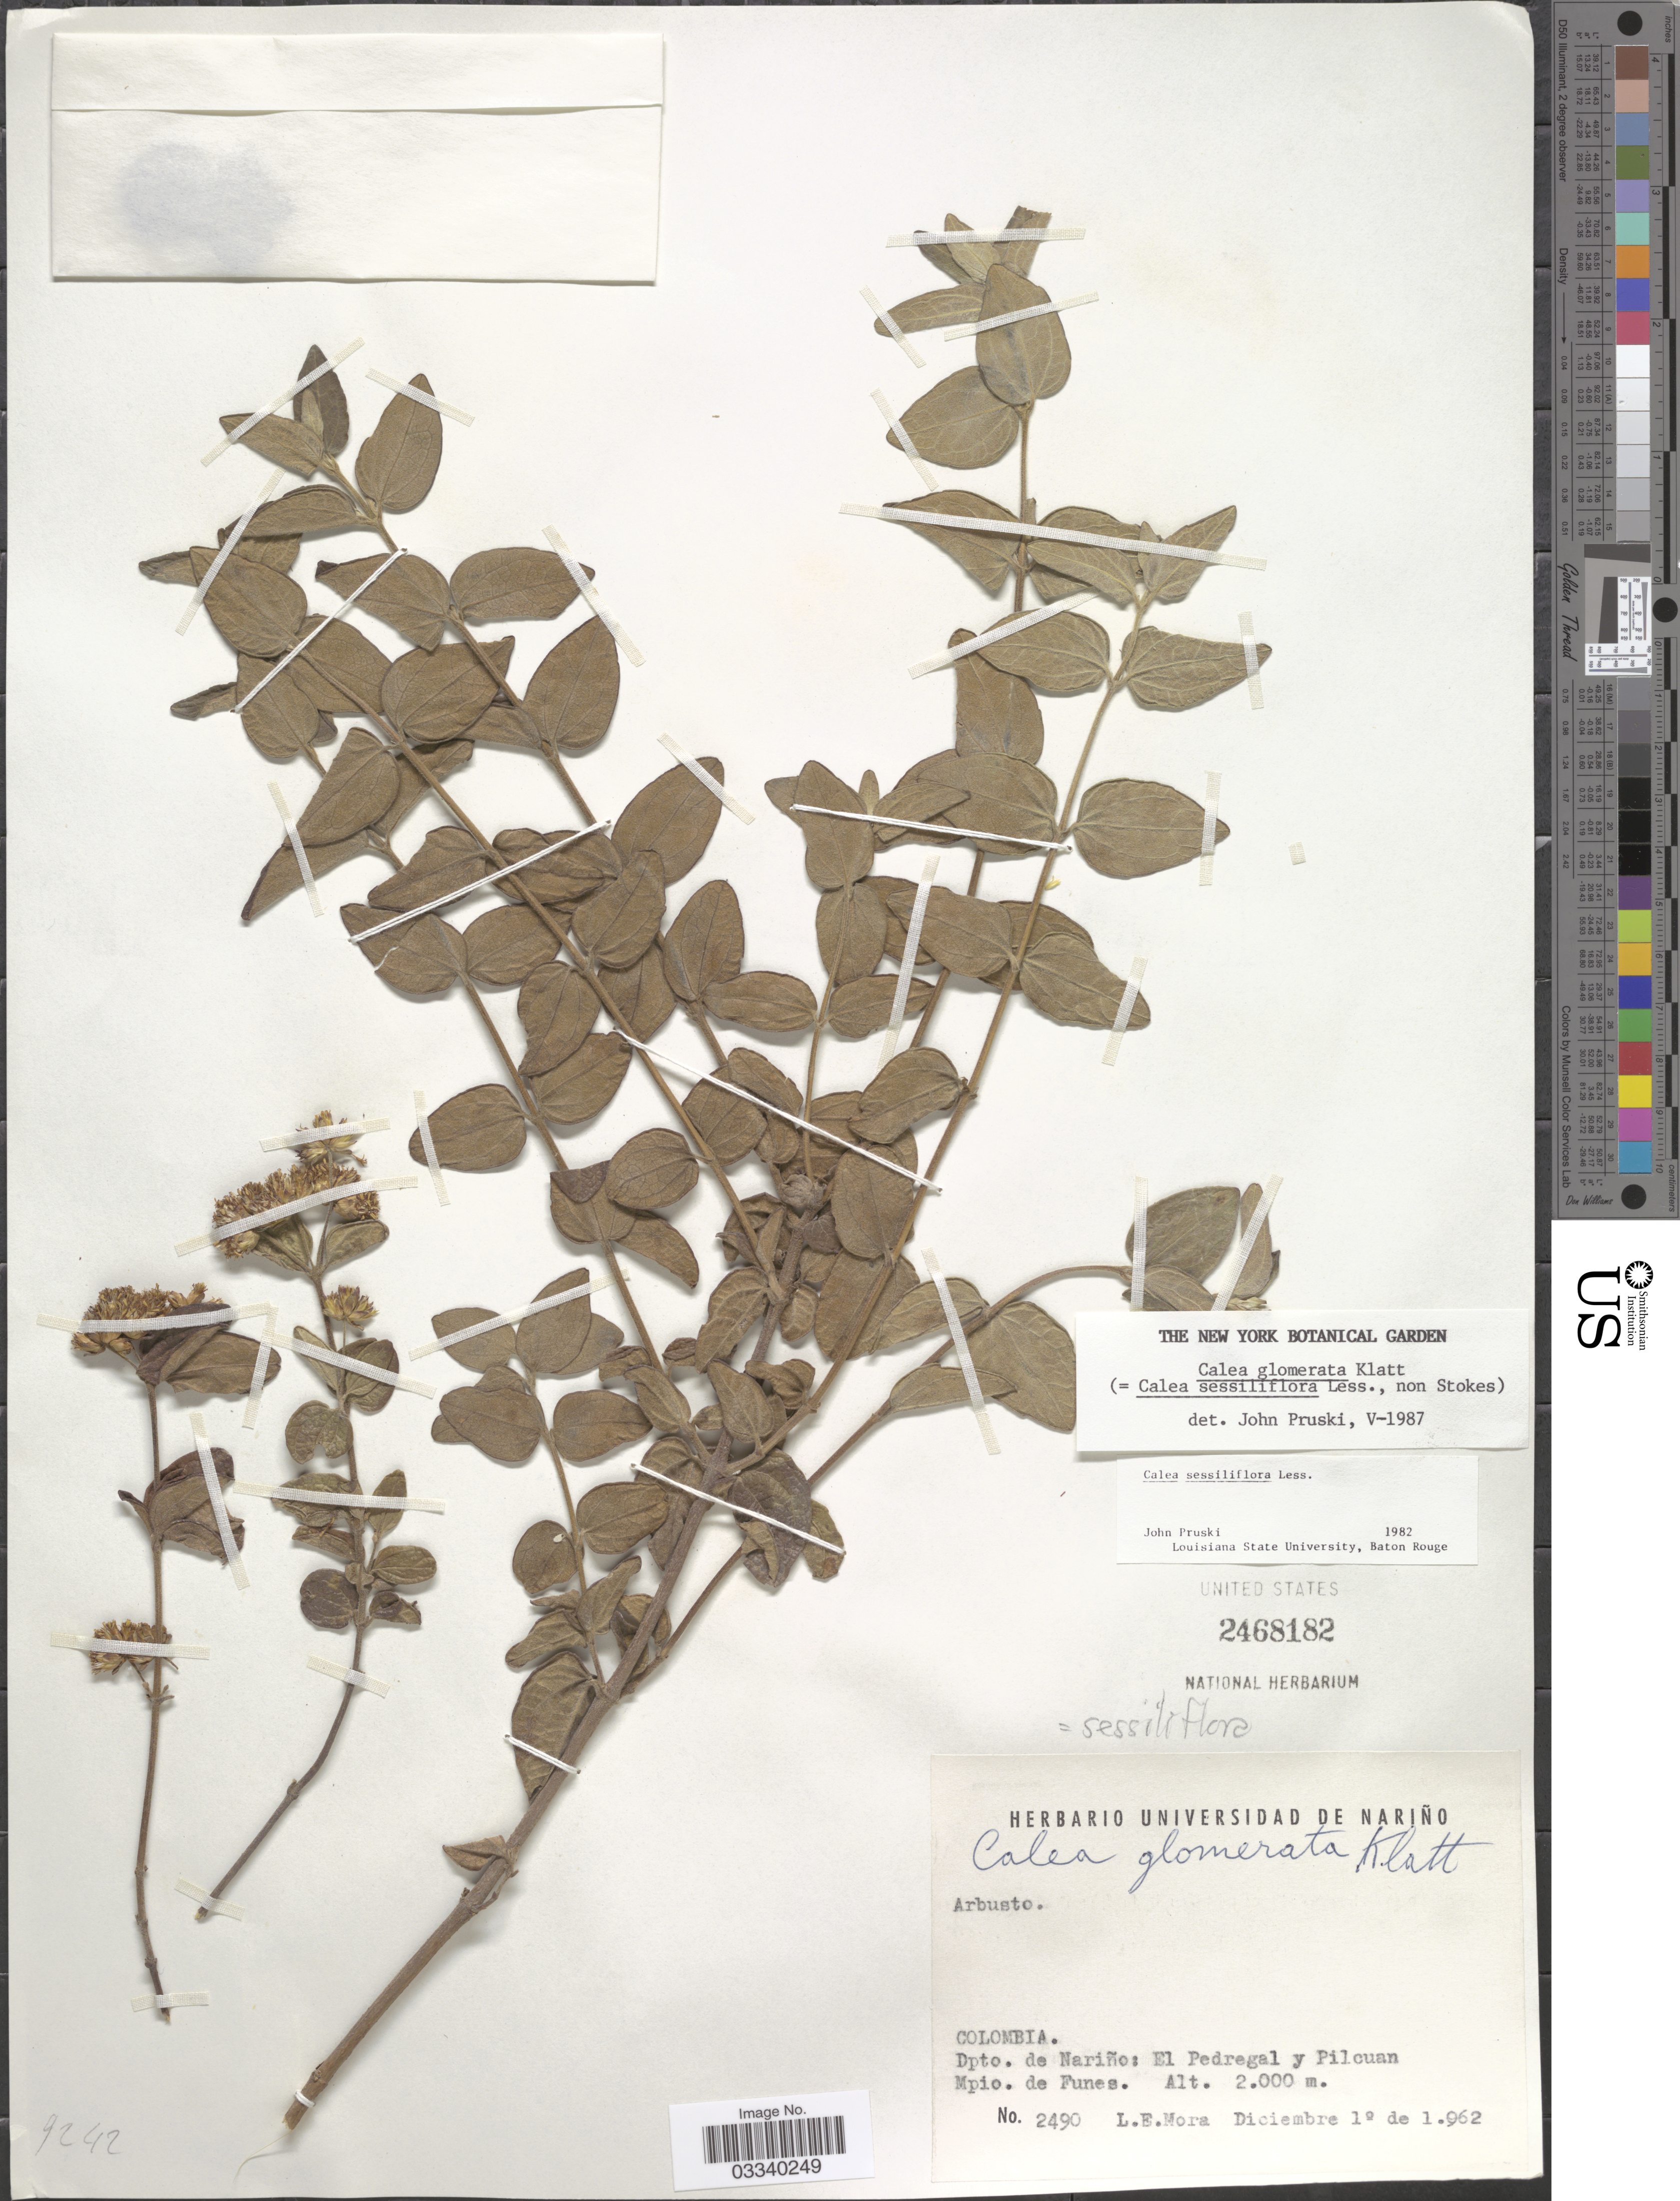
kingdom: Plantae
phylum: Tracheophyta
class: Magnoliopsida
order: Asterales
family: Asteraceae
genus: Calea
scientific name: Calea sessiliflora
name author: Less.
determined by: Pruski, J. F.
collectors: L. Mora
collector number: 2490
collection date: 1962-12-01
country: Colombia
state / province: Nariño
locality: Dpto. de Nariño: El Pedregal y Pilcuan. Mpio. de Funes.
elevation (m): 2000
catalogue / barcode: US 2468182